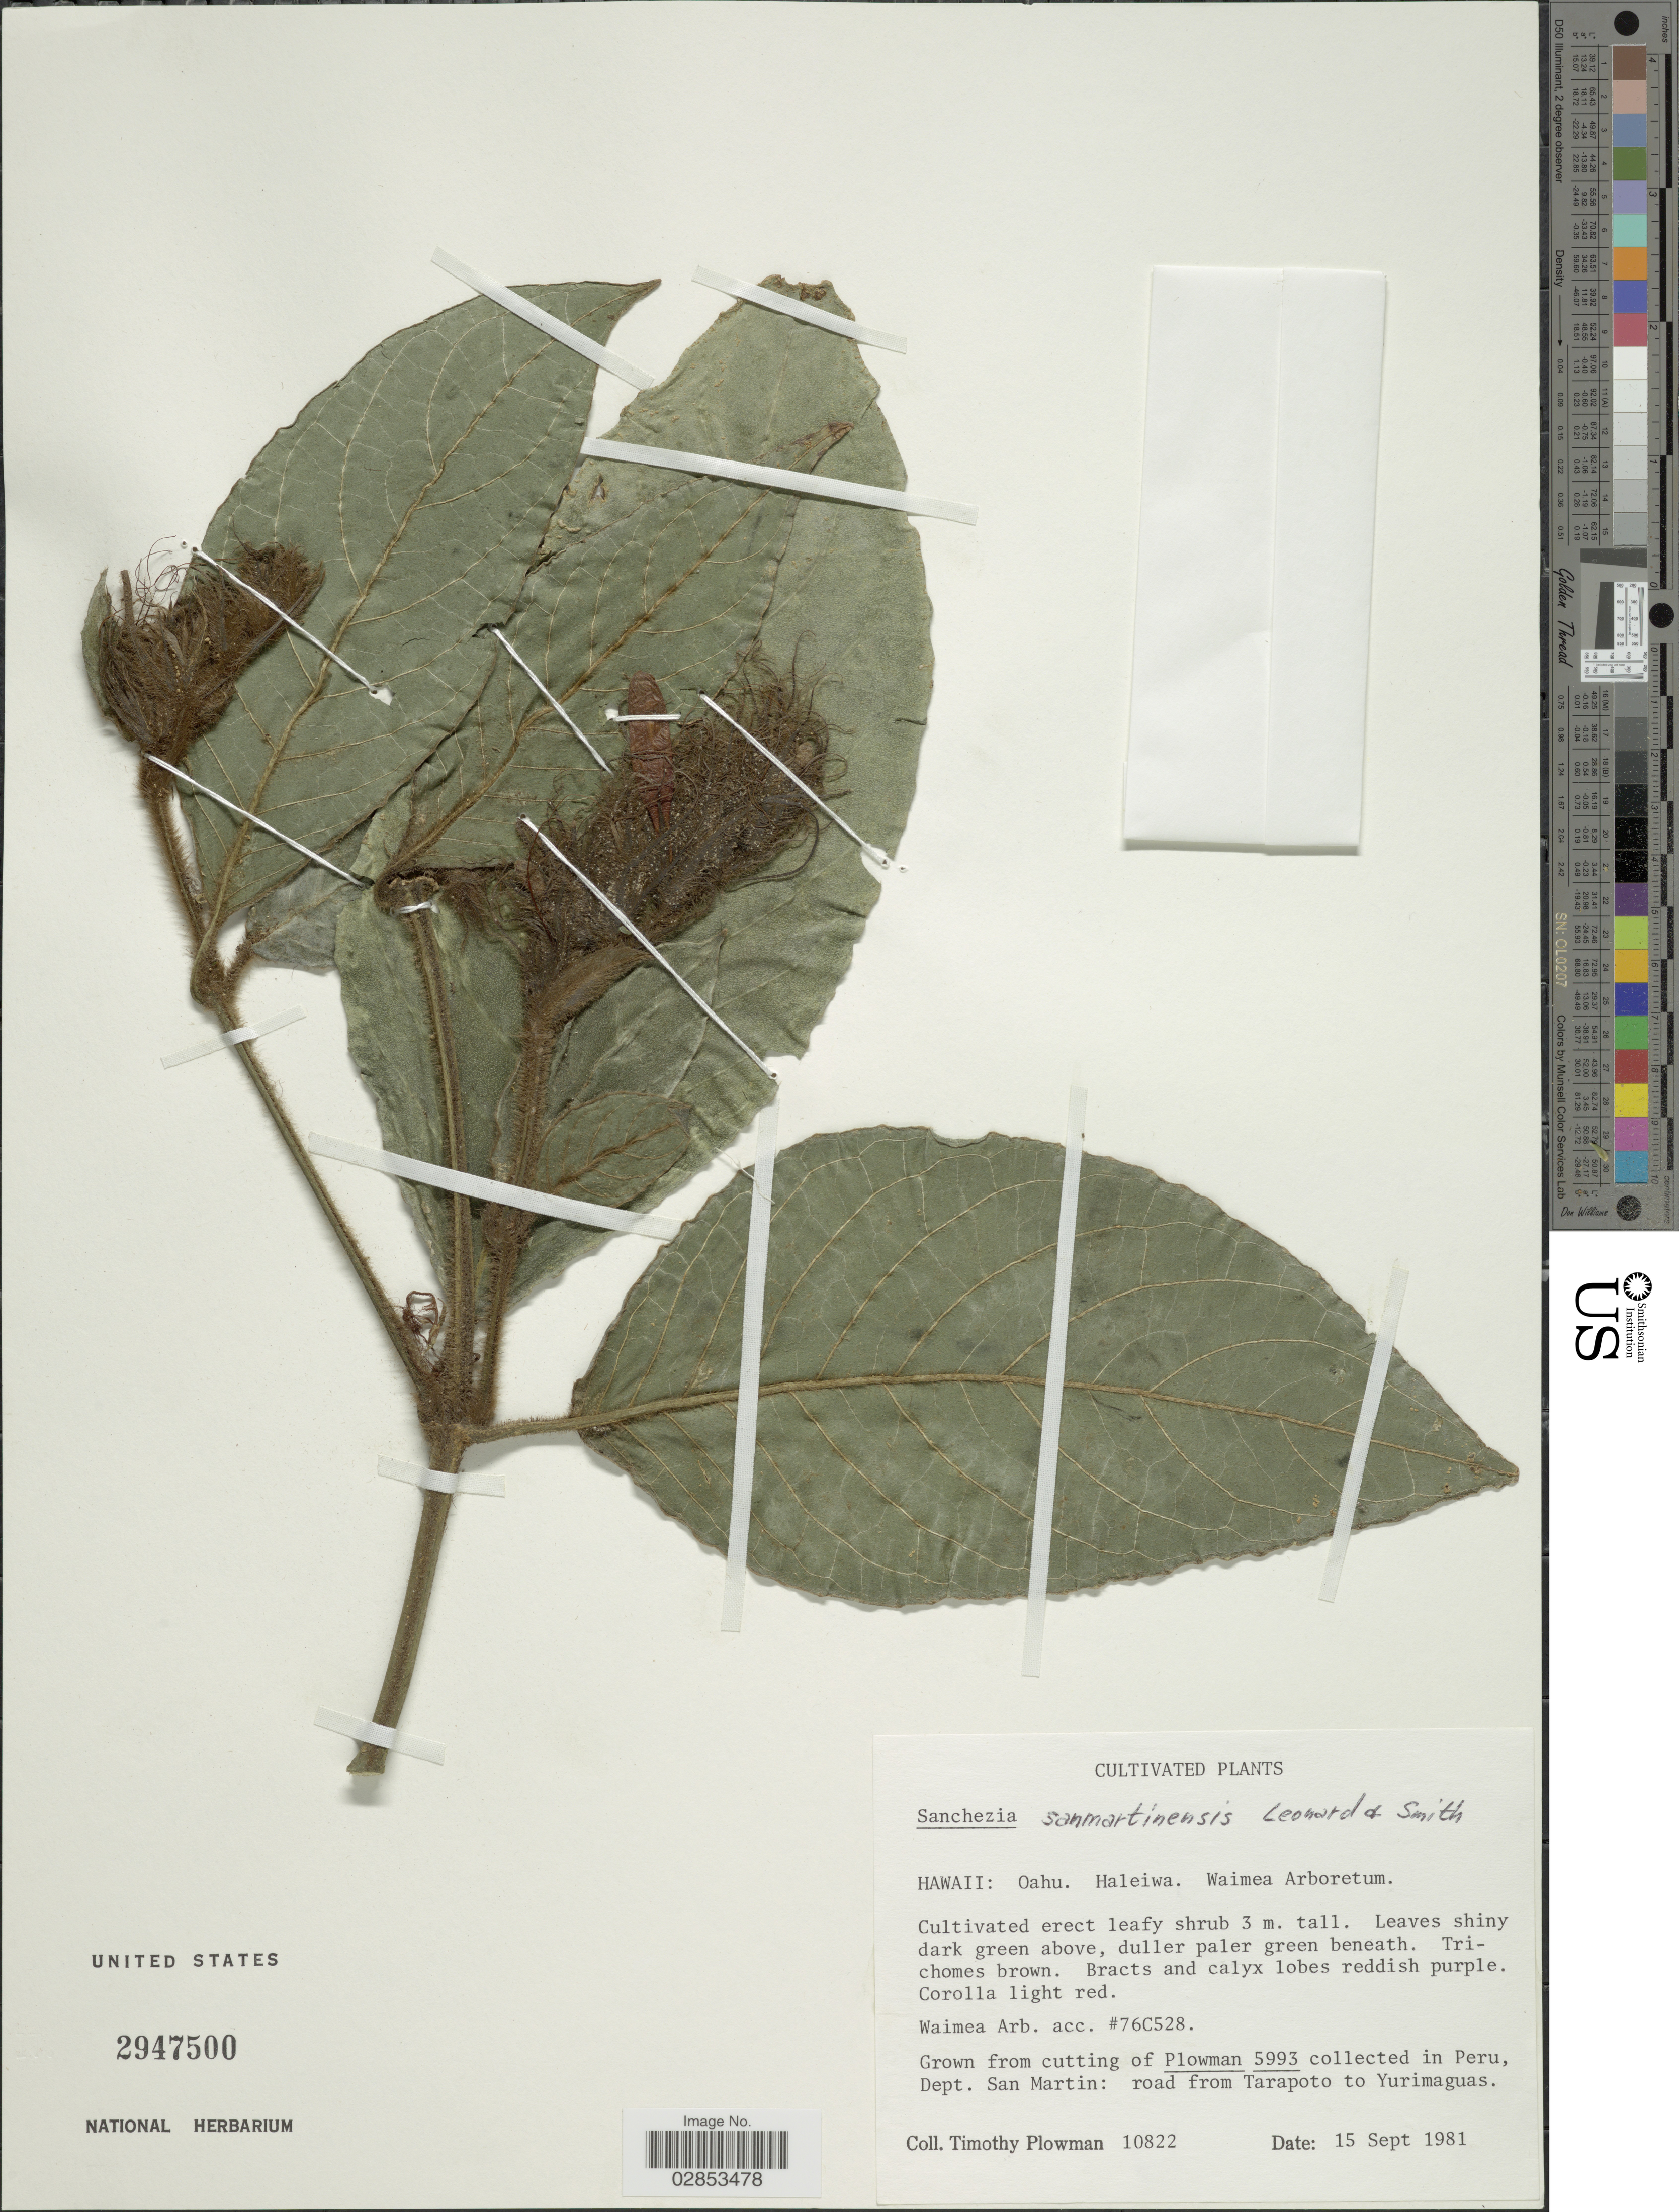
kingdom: Plantae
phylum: Tracheophyta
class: Magnoliopsida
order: Lamiales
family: Acanthaceae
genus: Sanchezia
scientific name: Sanchezia aurea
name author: Leonard & L.B. Sm.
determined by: Azevedo, Igor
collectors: T. Plowman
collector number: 10822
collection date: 1981-09-15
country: United States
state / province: Hawaii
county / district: Honolulu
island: Oahu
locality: Oahu. Haleiwa. Waimea Arbortum.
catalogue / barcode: US 2947500